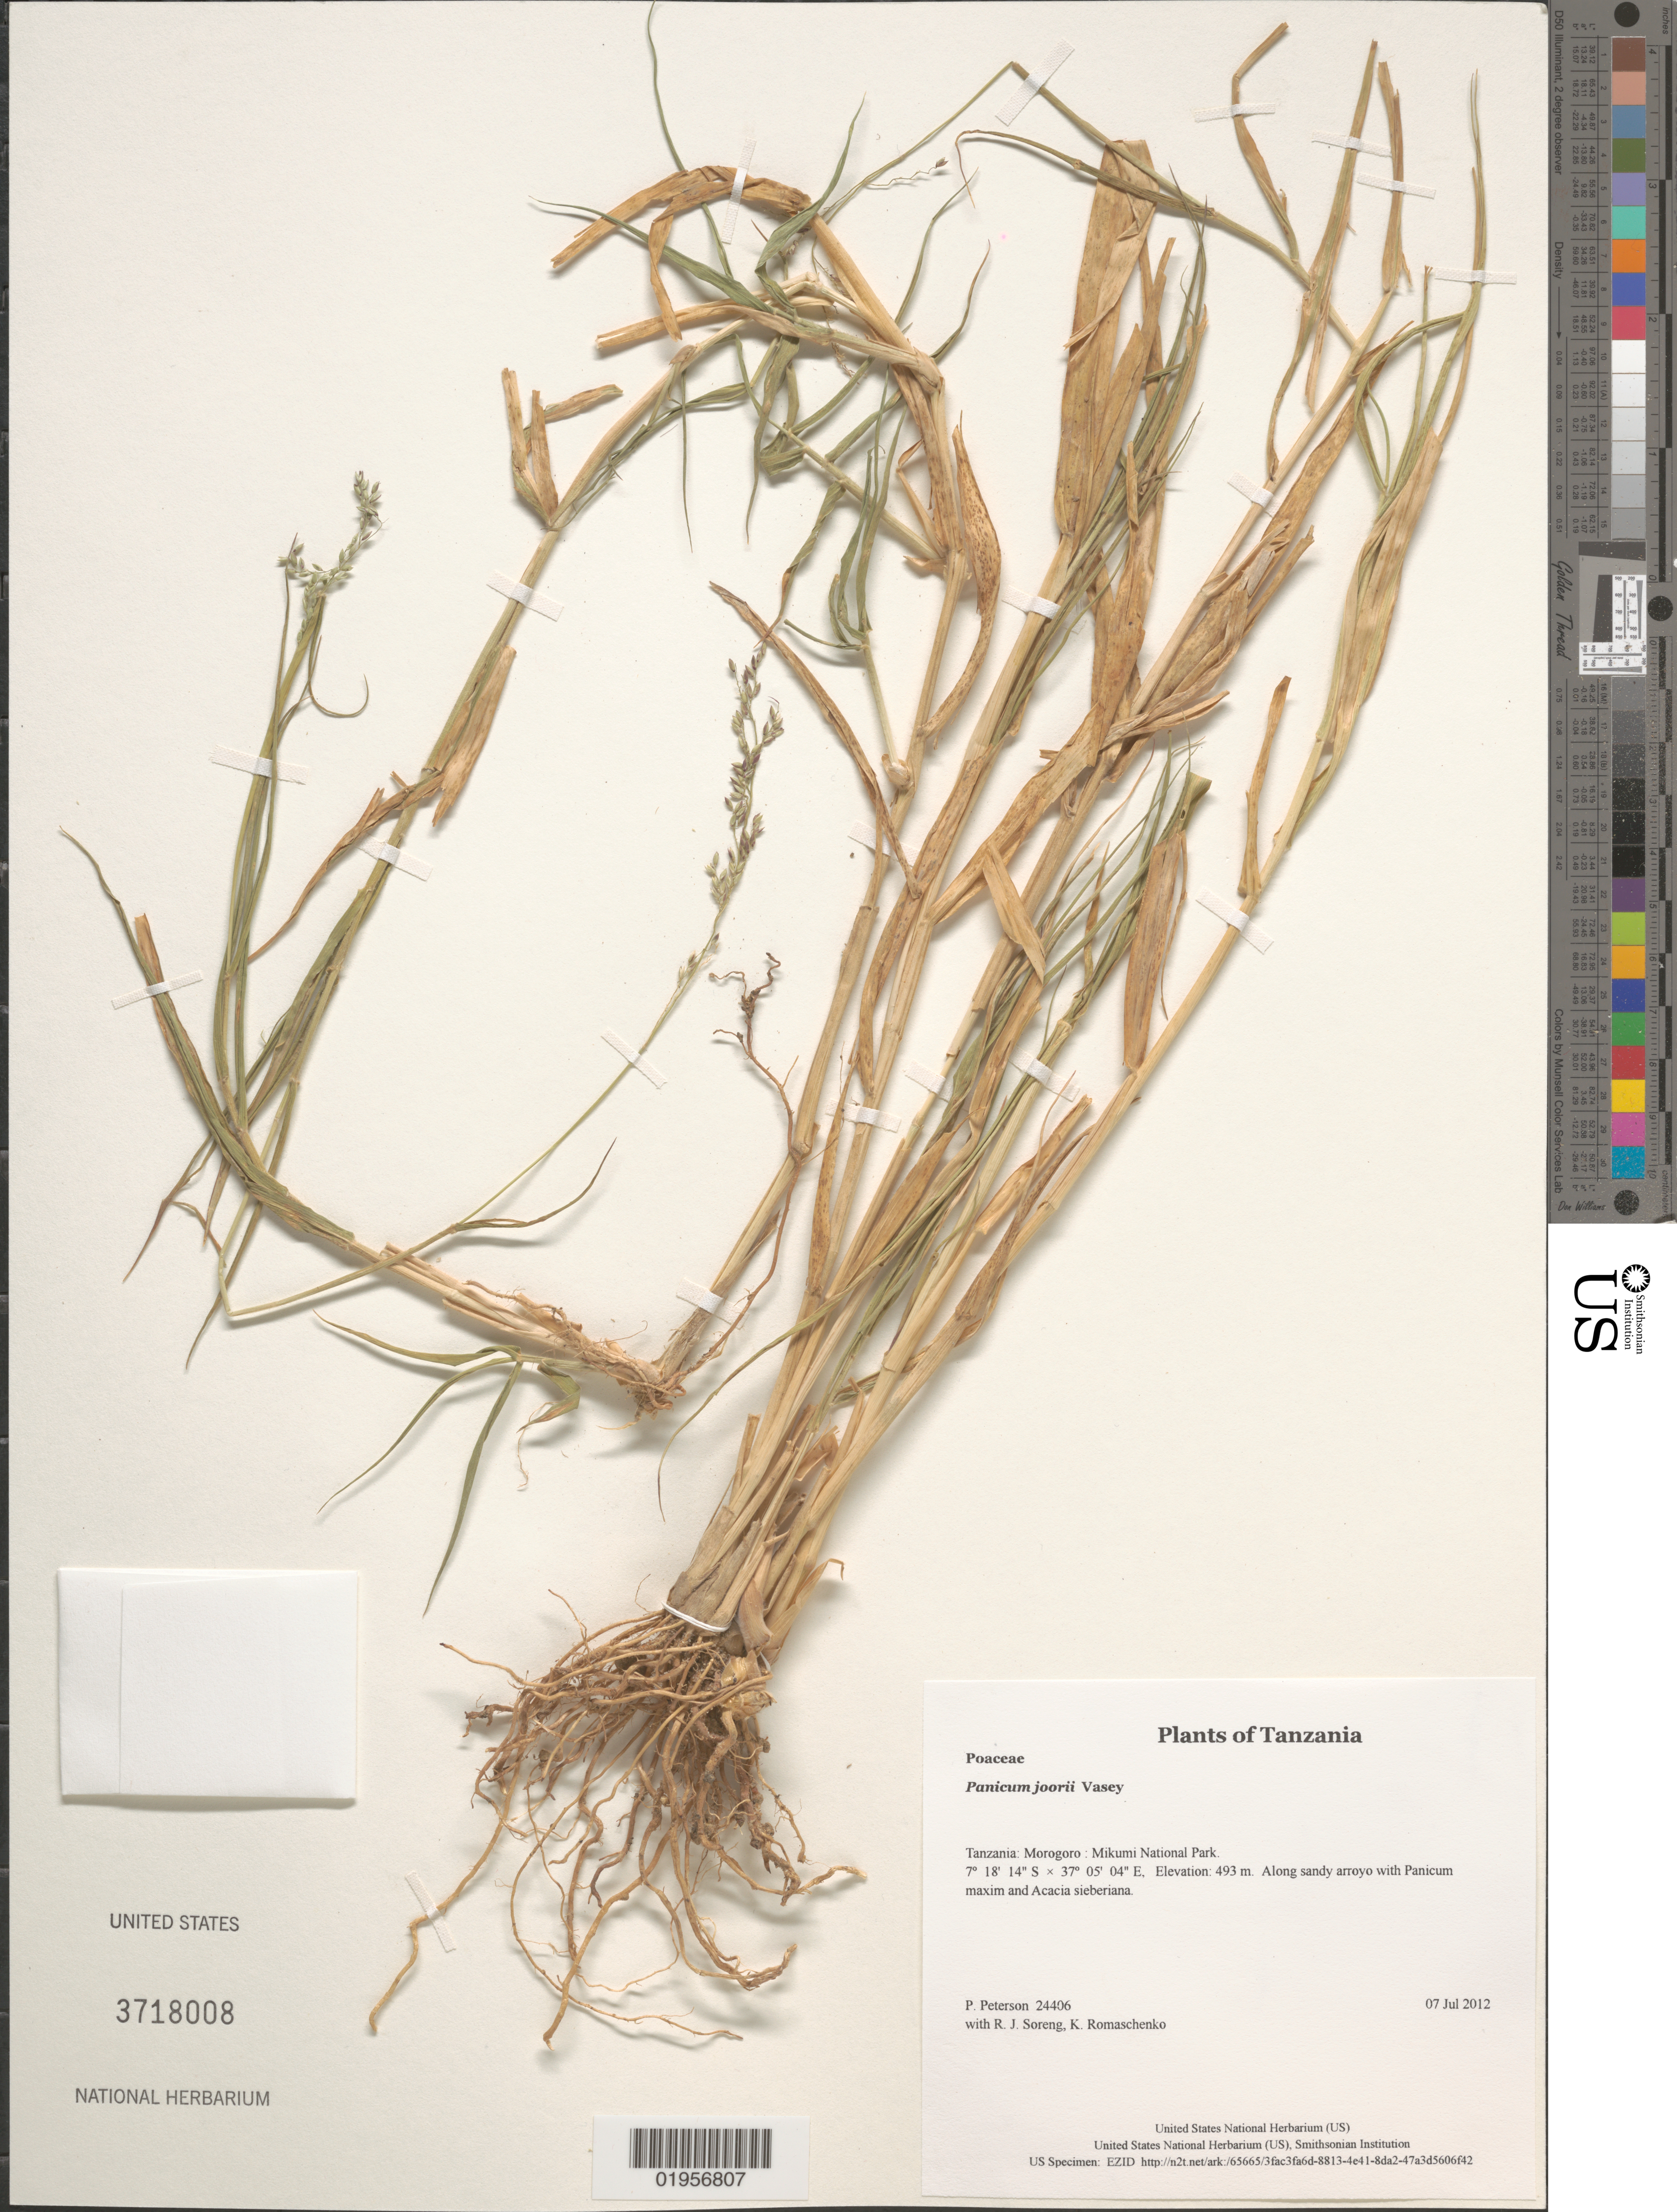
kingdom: Plantae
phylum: Tracheophyta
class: Liliopsida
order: Poales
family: Poaceae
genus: Panicum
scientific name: Panicum joorii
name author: Vasey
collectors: P. M. Peterson, R. J. Soreng & K. Romaschenko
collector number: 24406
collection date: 2012-07-07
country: Tanzania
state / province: Morogoro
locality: Mikumi National Park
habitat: Along sandy arroyo with Panicum maxim and Acacia sieberiana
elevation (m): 493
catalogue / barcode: US 3718008